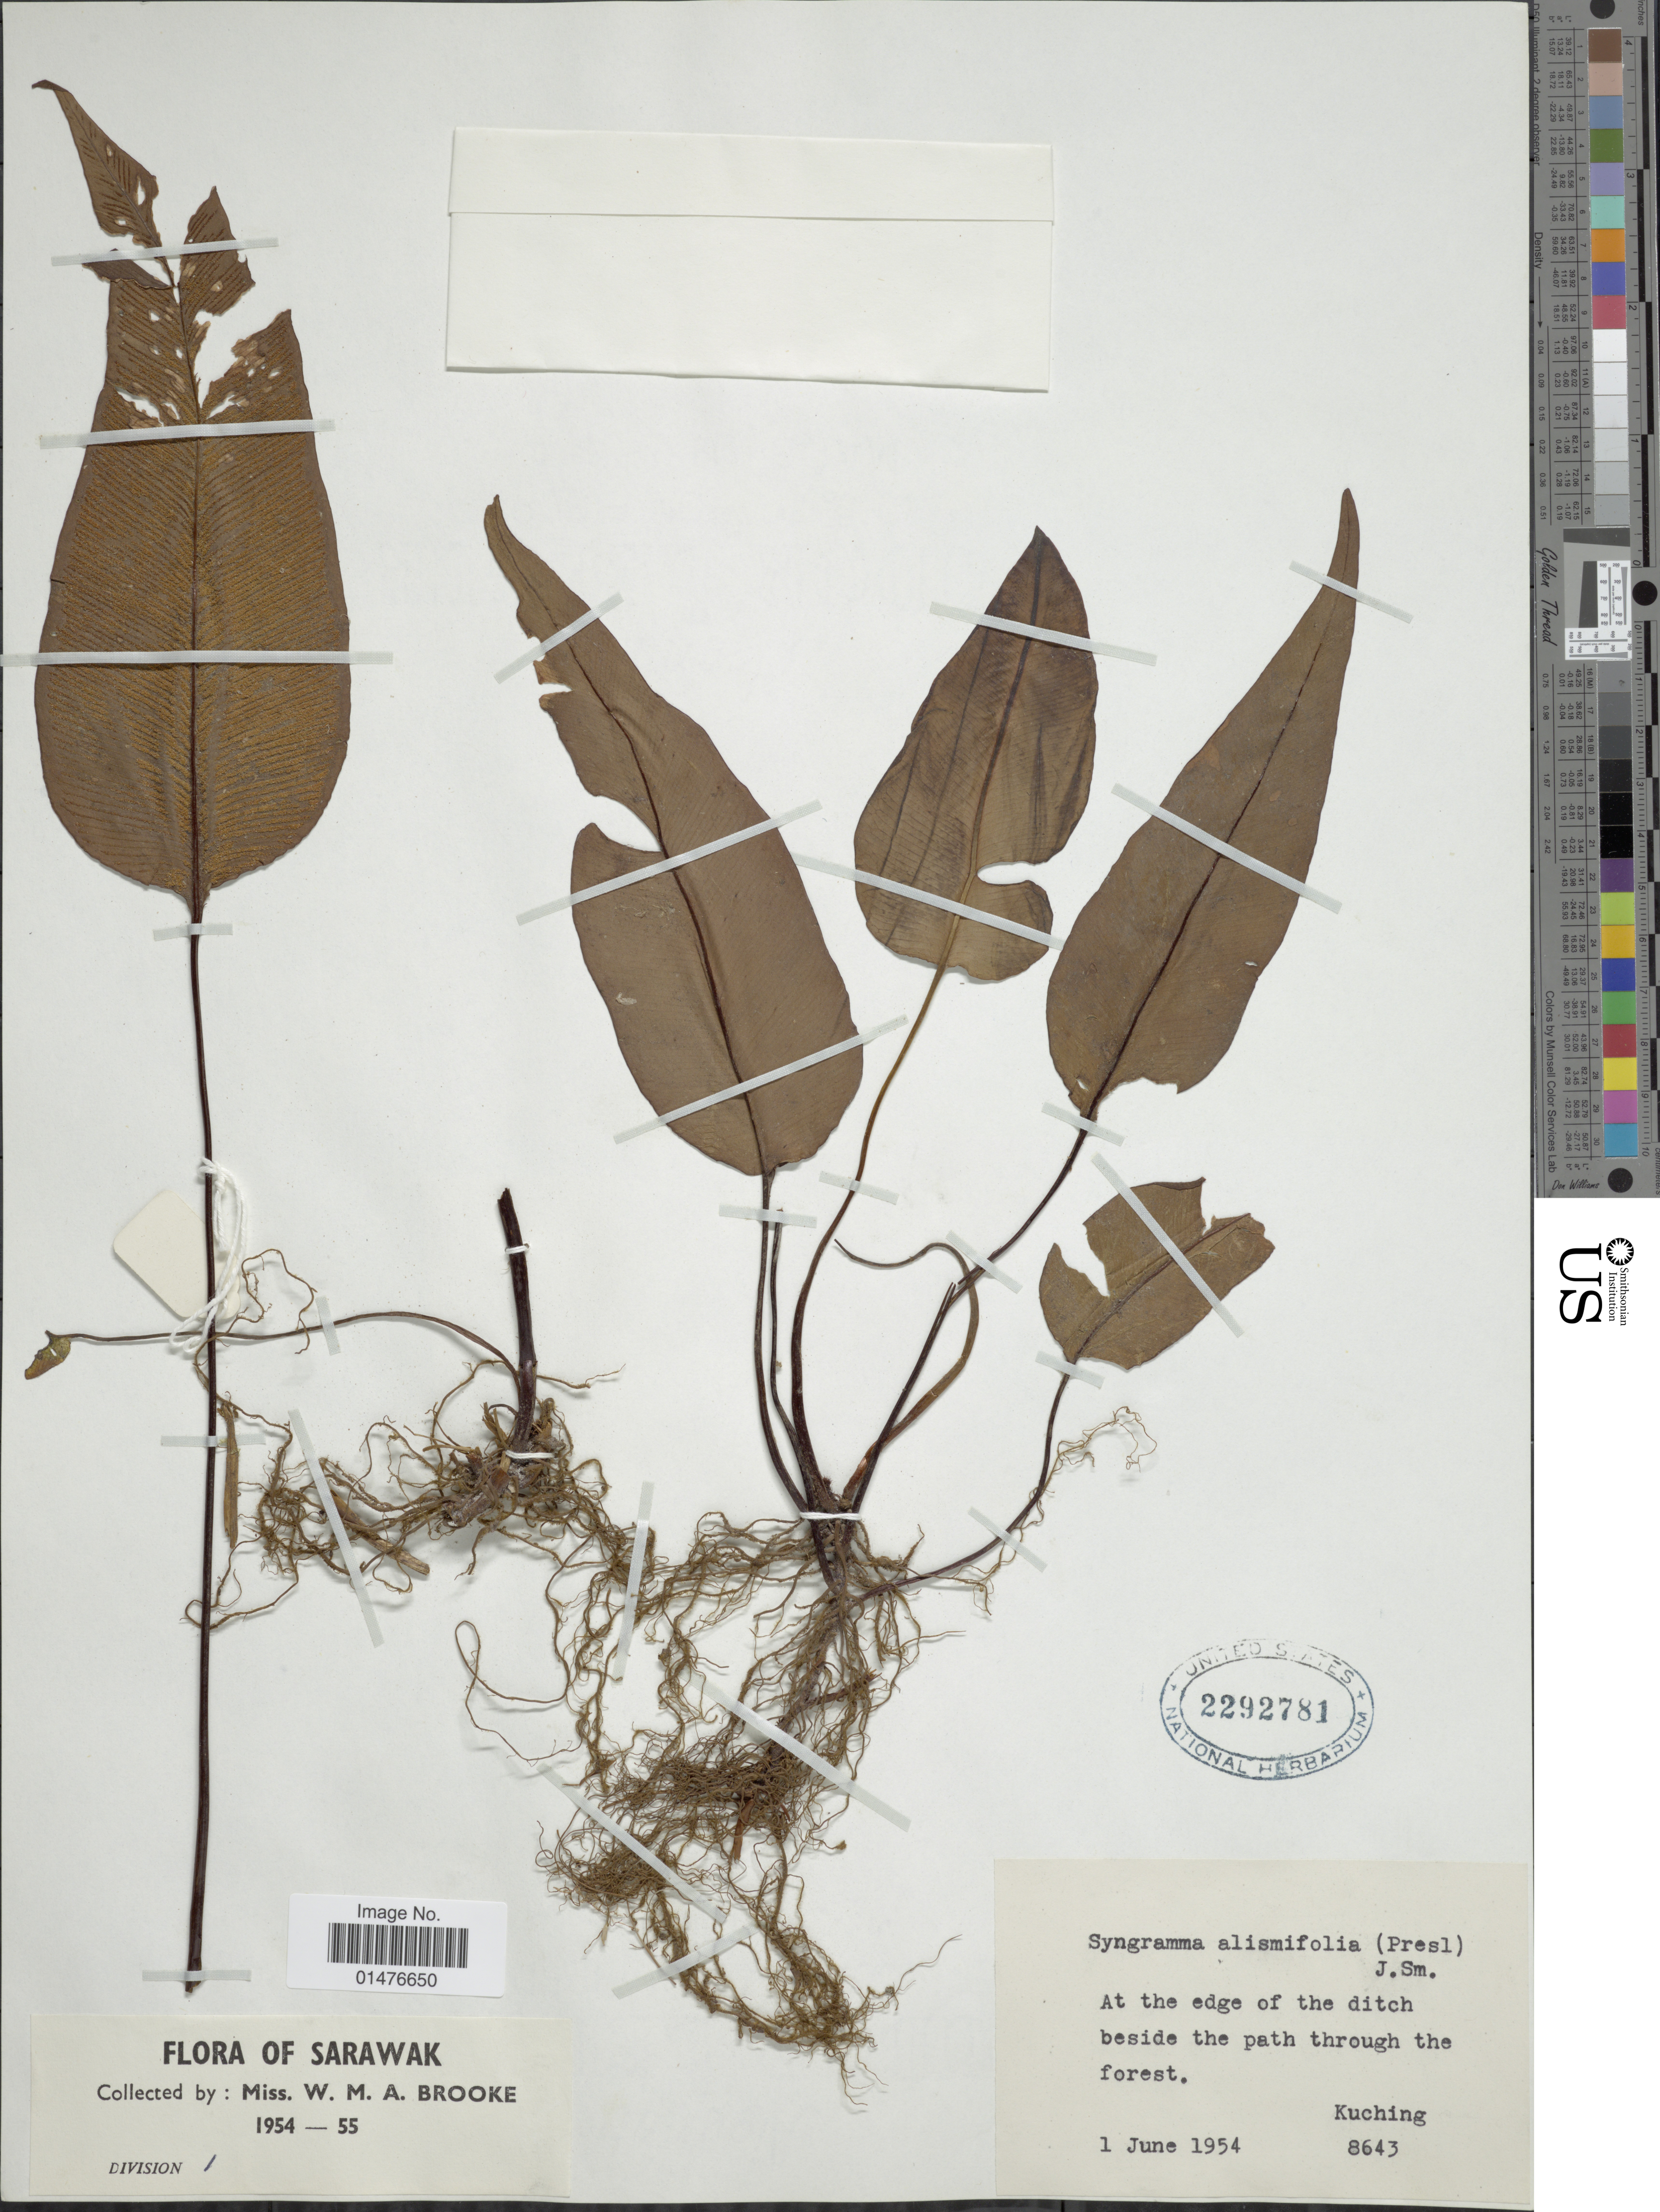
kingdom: Plantae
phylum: Tracheophyta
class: Polypodiopsida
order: Polypodiales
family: Pteridaceae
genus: Syngramma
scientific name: Syngramma alismifolia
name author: (C. Presl) J. Sm.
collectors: W. Brooke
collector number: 8643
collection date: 1954-06-01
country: Malaysia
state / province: Sarawak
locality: At the edge of the ditch beside the path through the forest, Kuching, Sarawak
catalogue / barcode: US 2292781